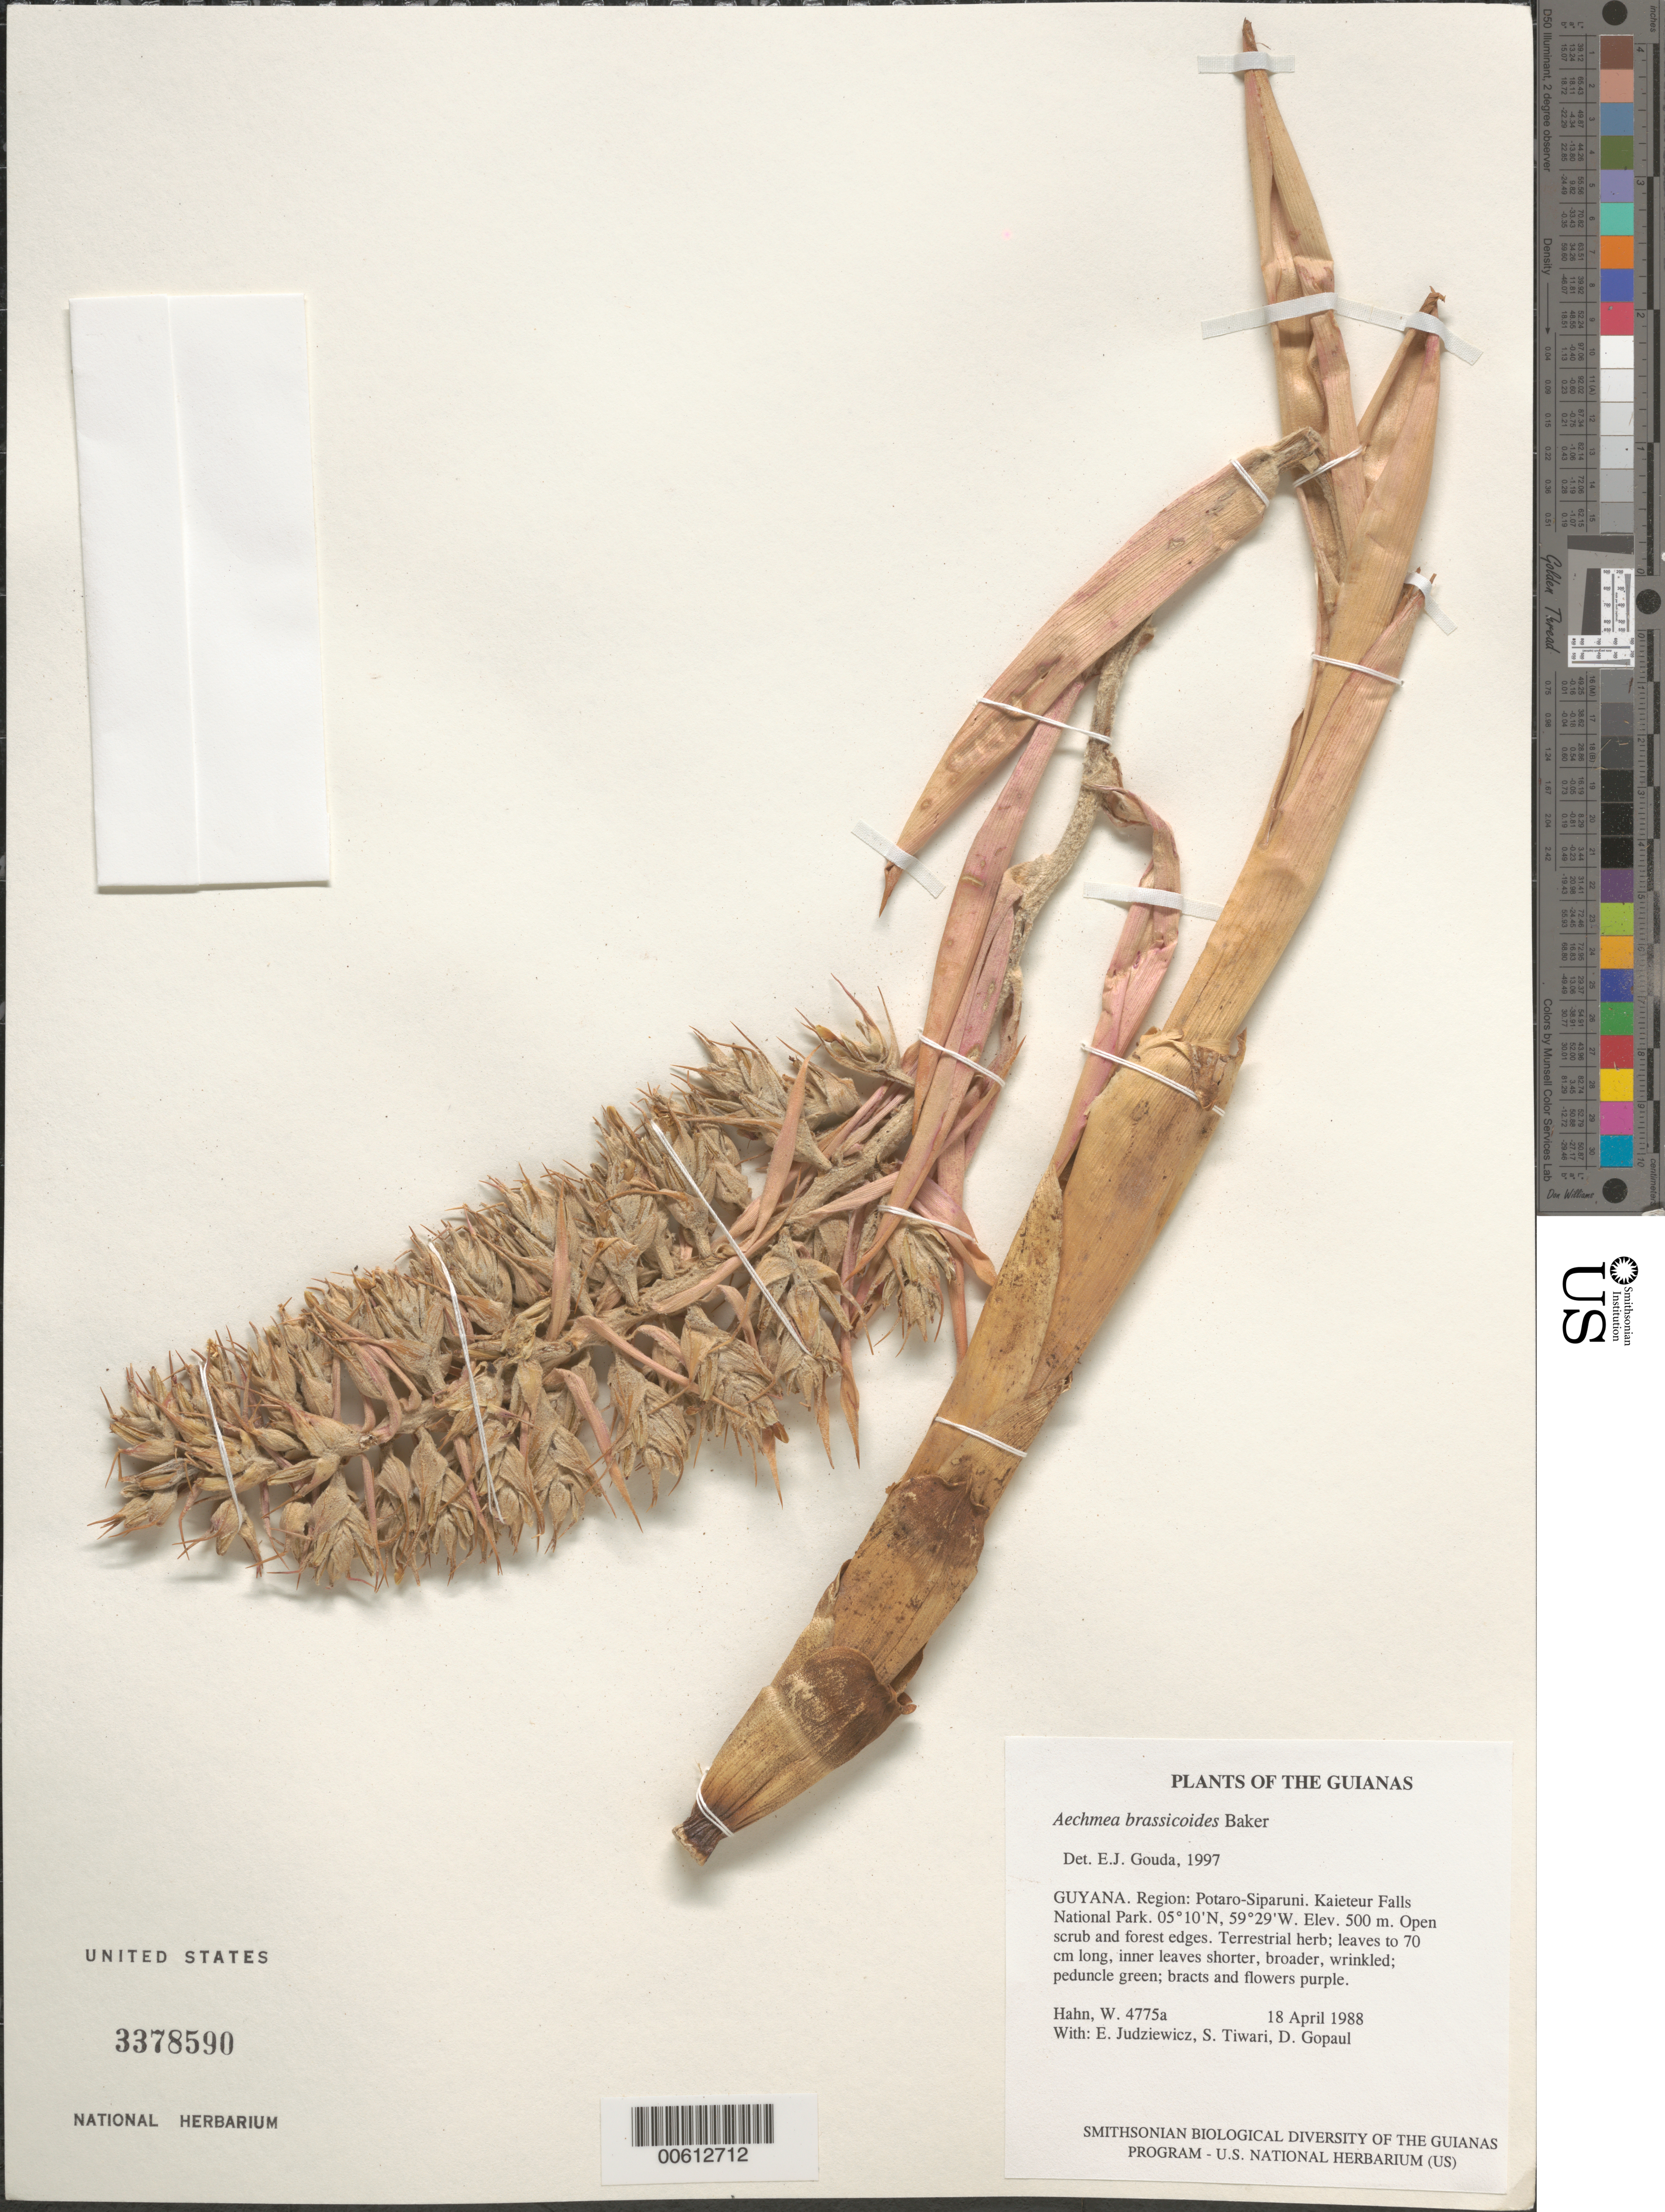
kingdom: Plantae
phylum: Tracheophyta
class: Liliopsida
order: Poales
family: Bromeliaceae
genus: Aechmea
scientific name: Aechmea brassicoides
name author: Baker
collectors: W. Hahn, E. J. Judziewicz, S. Tiwari & D. Gopaul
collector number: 4775 a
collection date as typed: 18 April 1988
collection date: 1988-04-18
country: Guyana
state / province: Potaro-Siparuni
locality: Kaieteur Falls National Park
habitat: Open scrub and forest edges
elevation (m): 500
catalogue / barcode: US 3378590